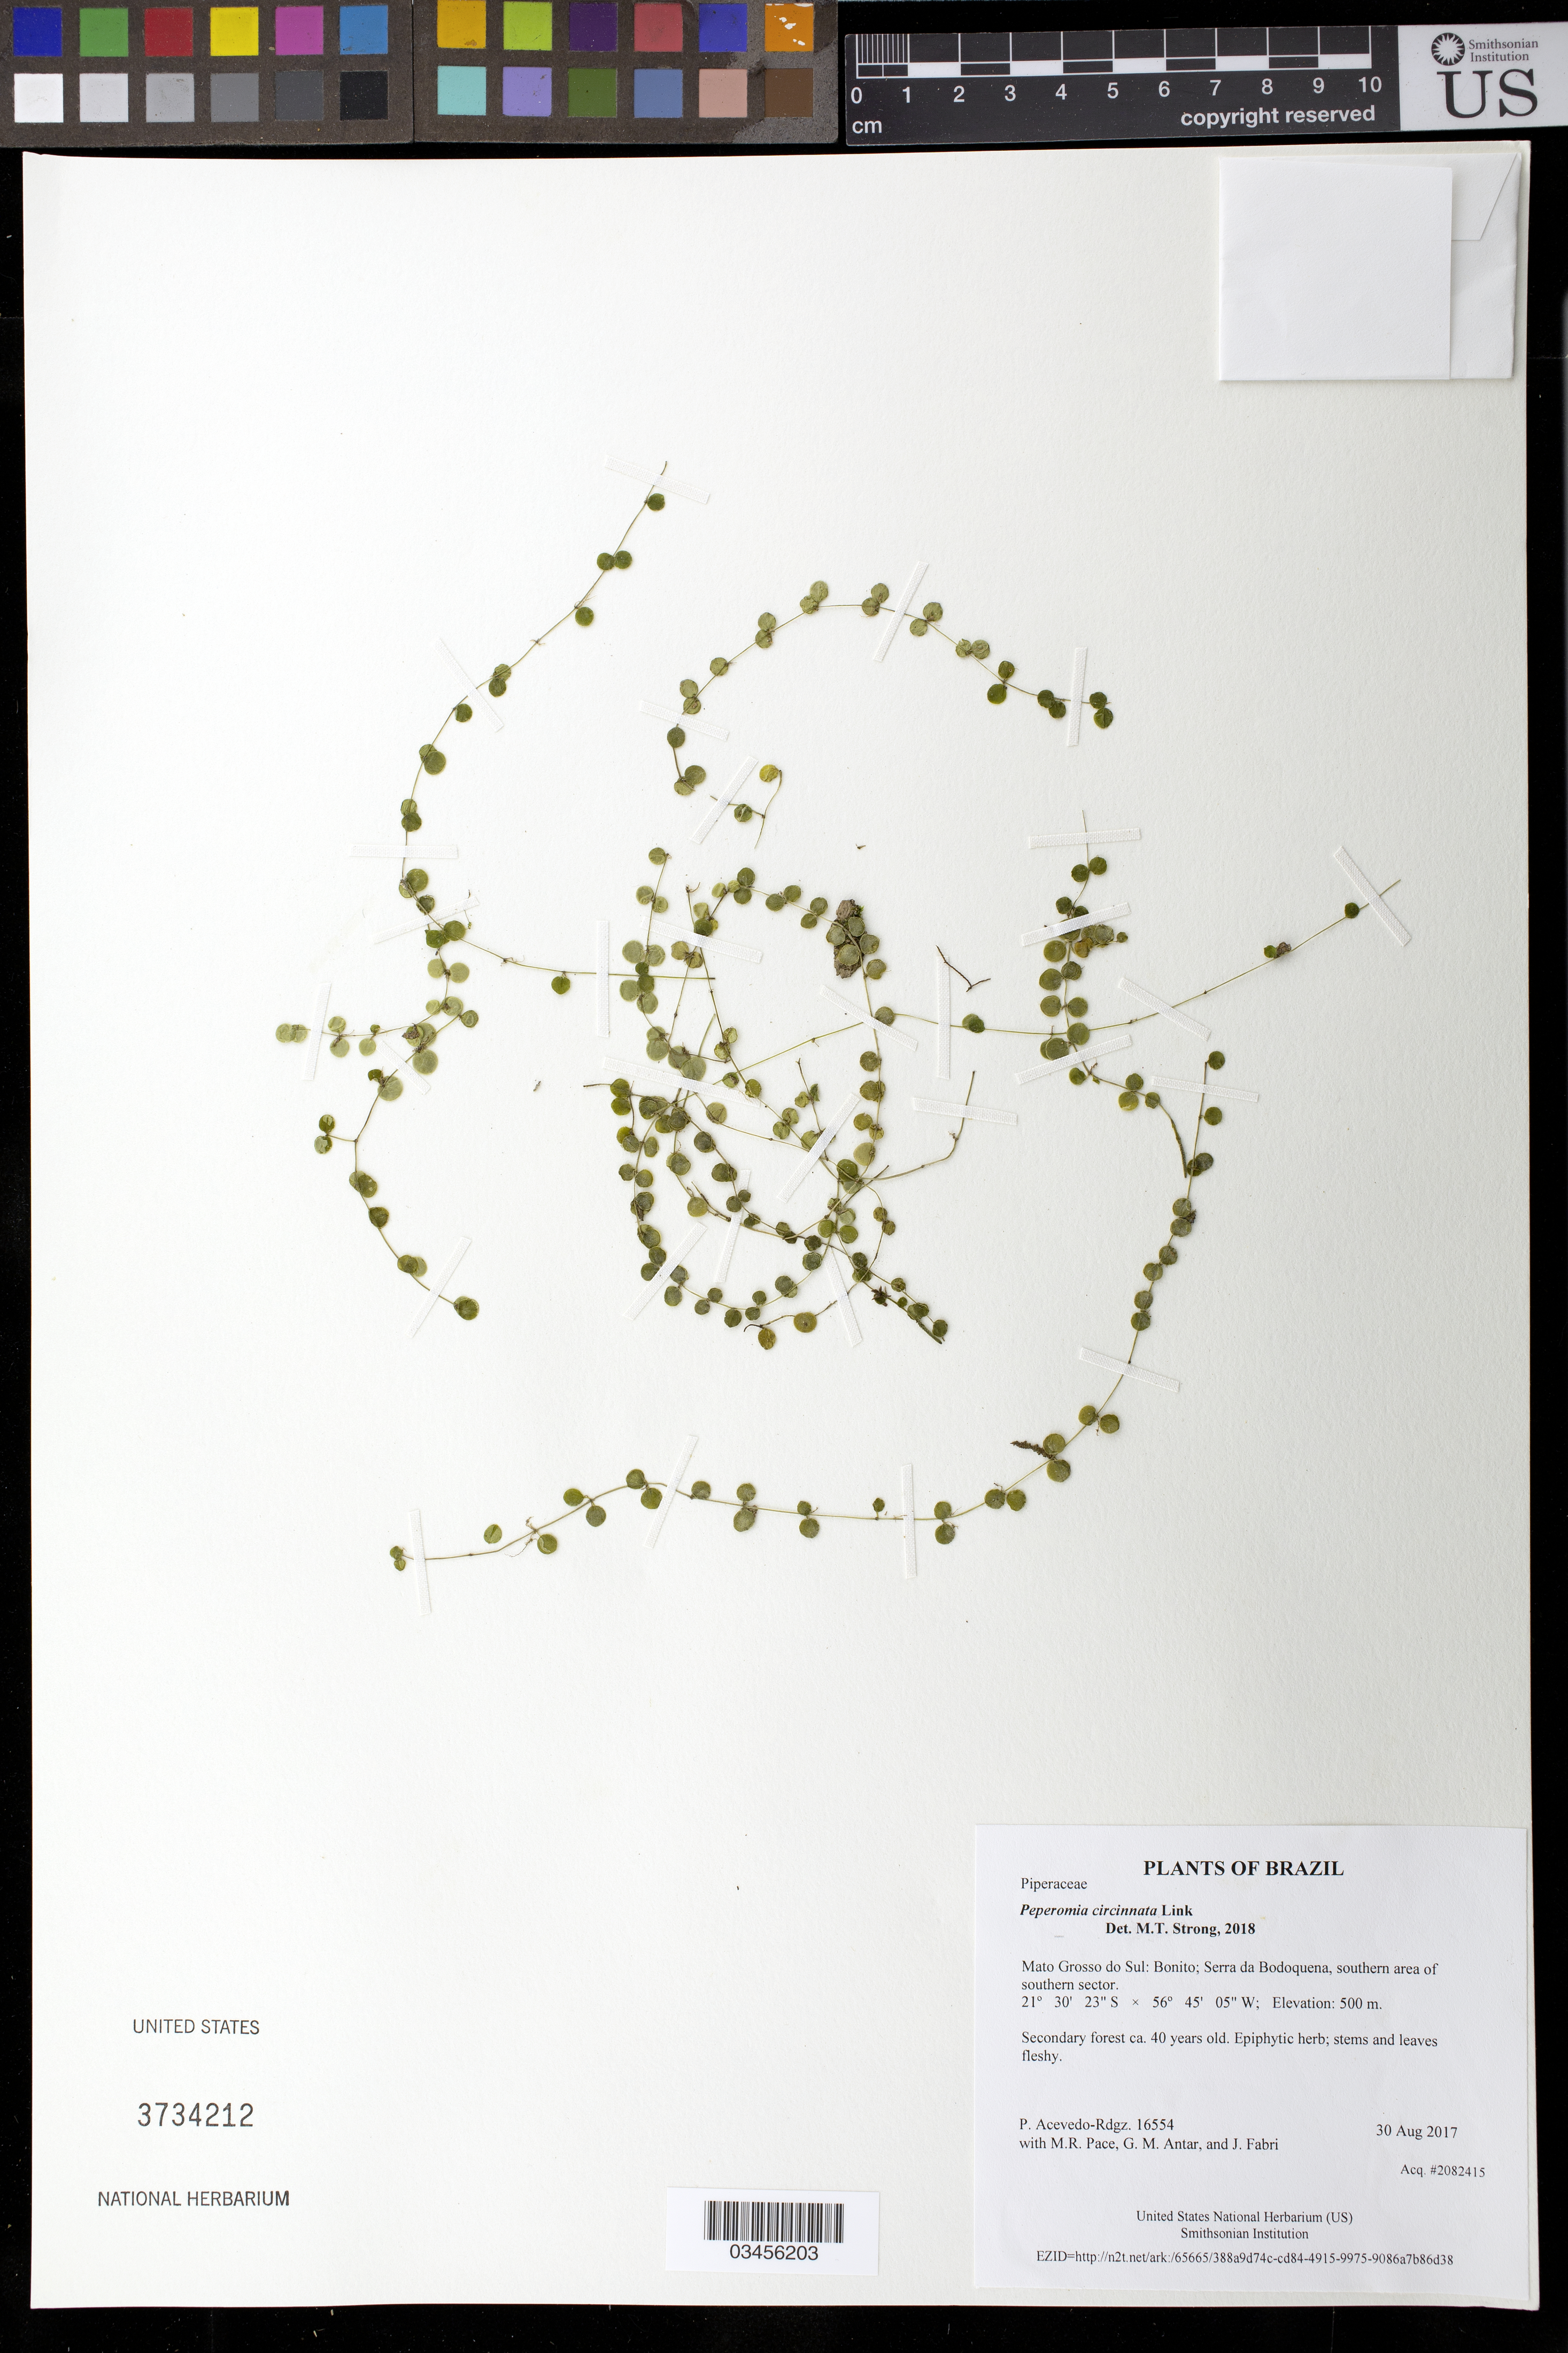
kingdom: Plantae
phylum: Tracheophyta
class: Magnoliopsida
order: Piperales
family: Piperaceae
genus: Peperomia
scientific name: Peperomia circinnata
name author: Link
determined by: Strong, Mark T., (BOT), Smithsonian Institution - National Museum of Natural History (UNITED STATES)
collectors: P. Acevedo-Rodr., M. R. Pace, G. M. Antar & J. Fabri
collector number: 16554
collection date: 2017-08-30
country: Brazil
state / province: Mato Grosso do Sul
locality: Bonito; Serra da Bodoquena, southern area of southern sector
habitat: Secondary forest ca. 40 years old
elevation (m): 500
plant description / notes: US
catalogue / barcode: US 3734212